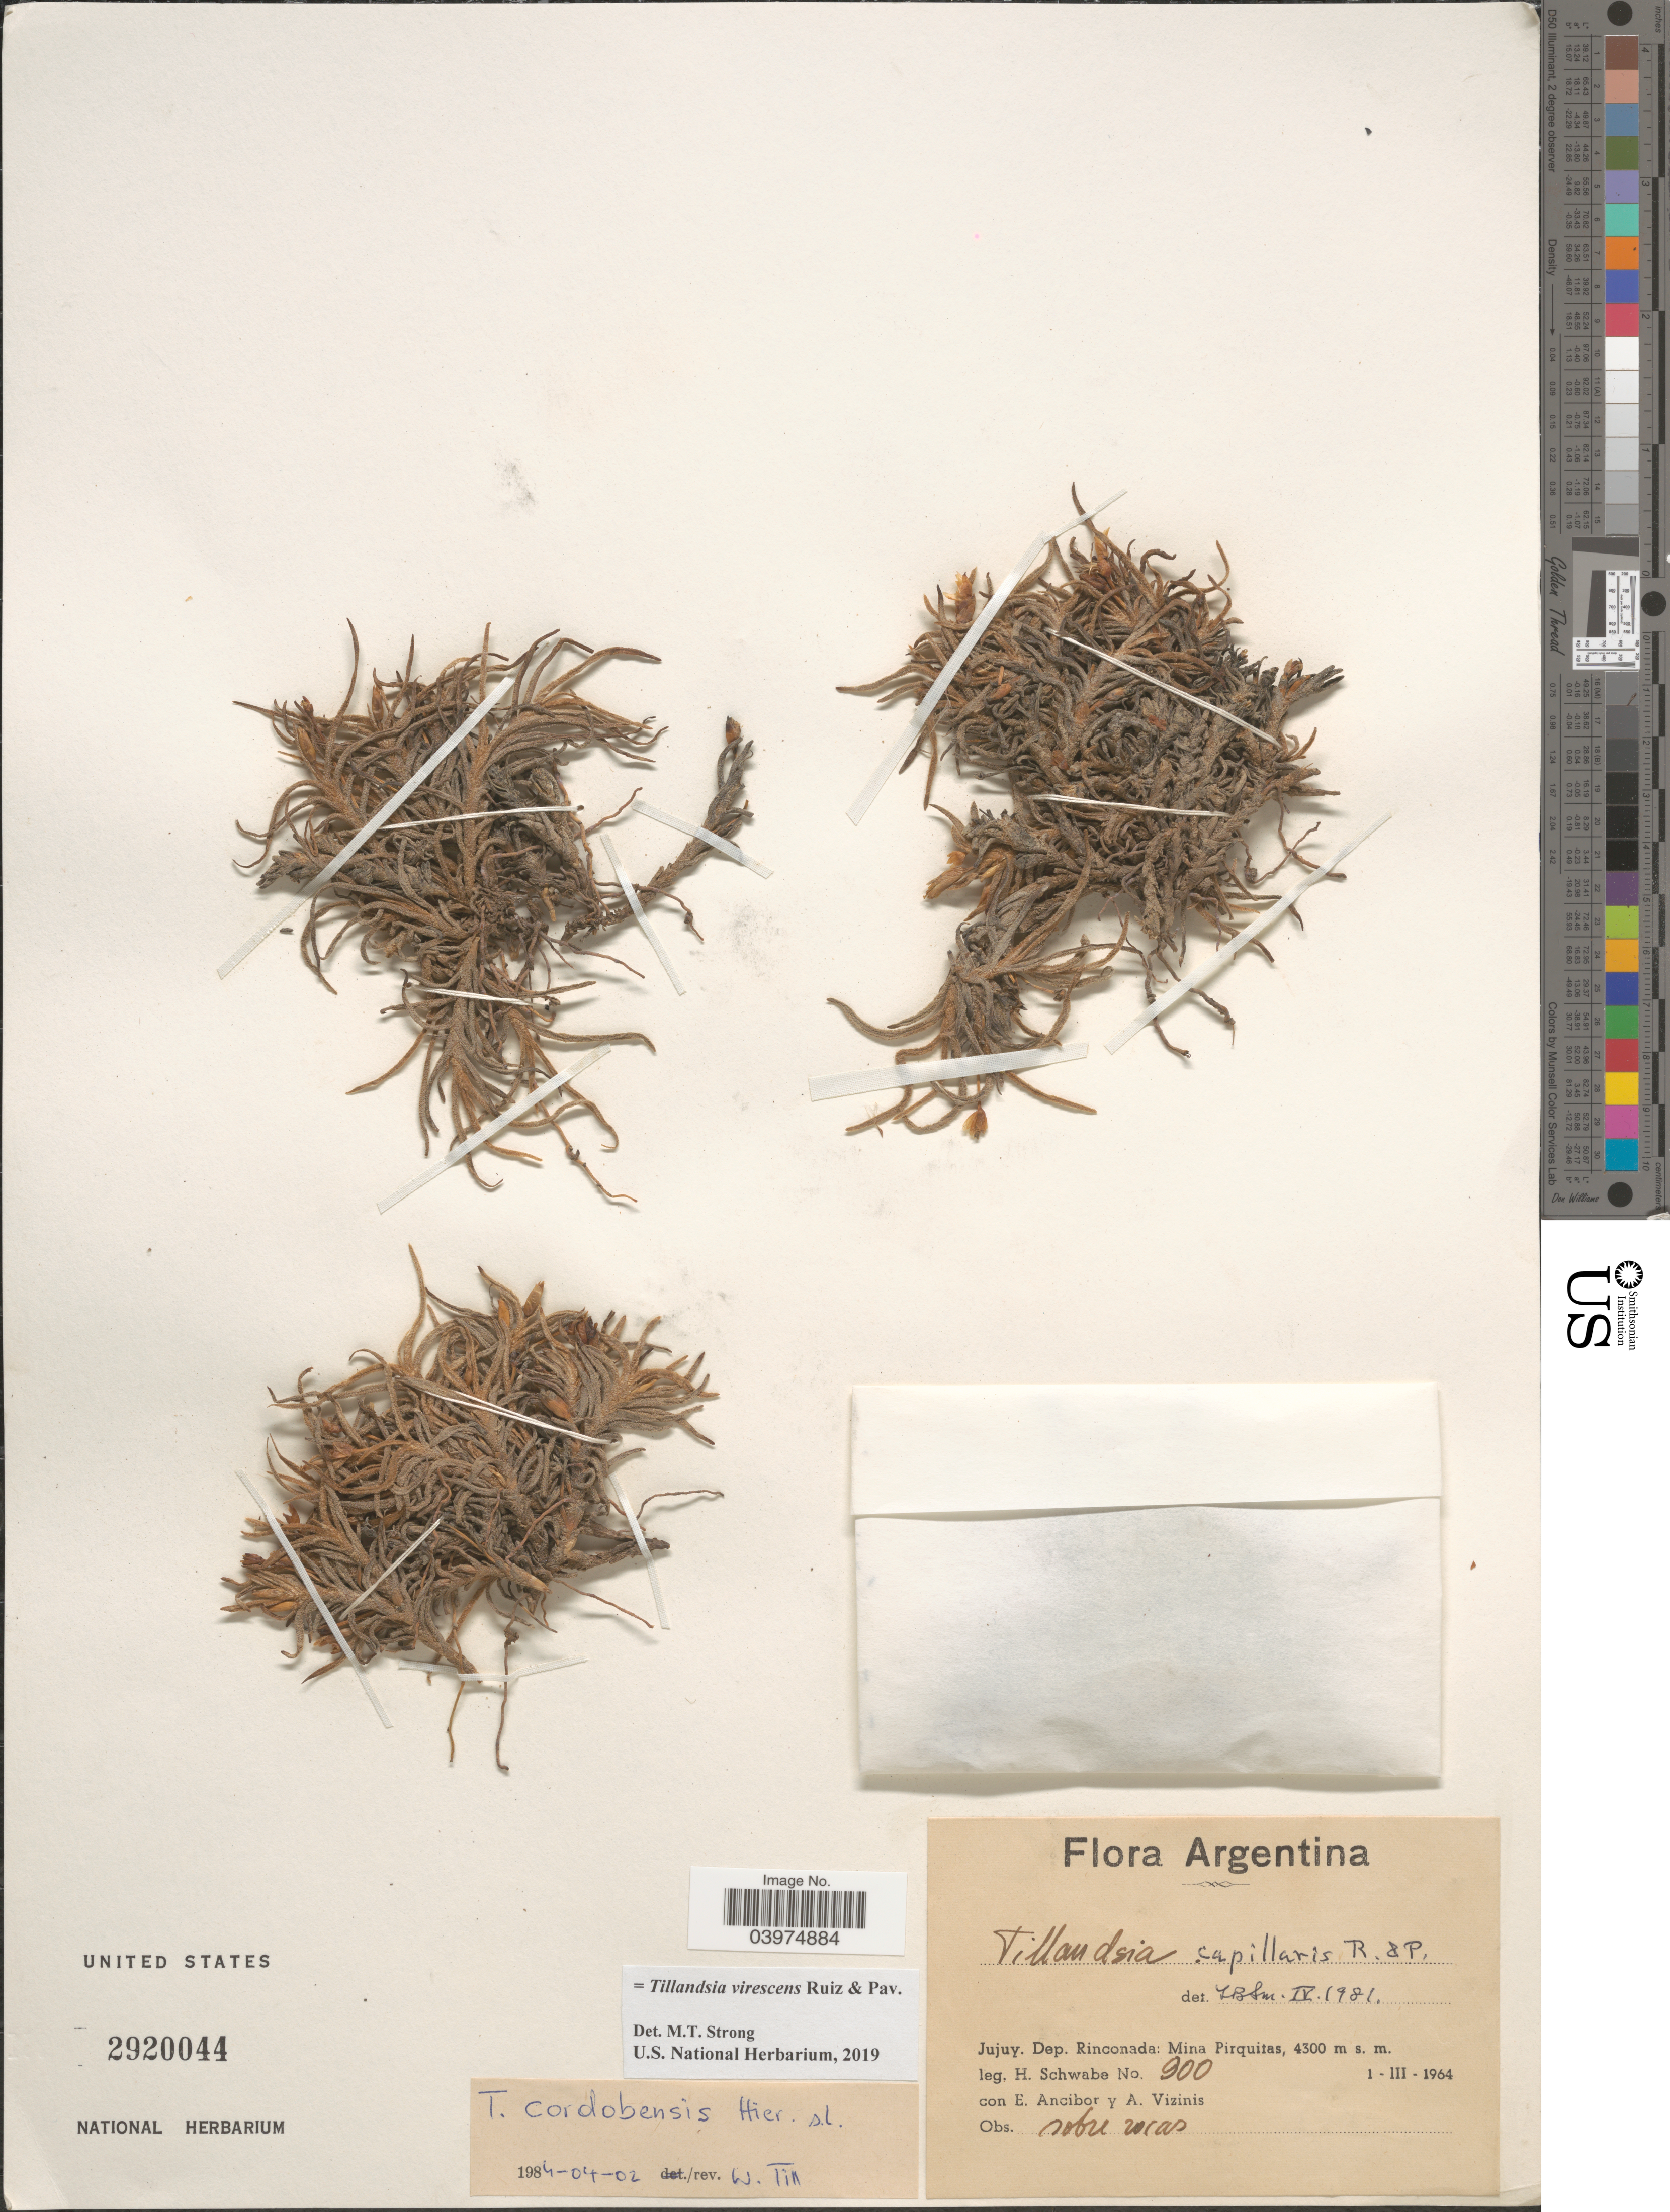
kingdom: Plantae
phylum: Tracheophyta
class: Liliopsida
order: Poales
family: Bromeliaceae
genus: Tillandsia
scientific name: Tillandsia virescens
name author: Ruiz & Pav.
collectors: H. Schwabe, E. Ancibor & A. Vizinis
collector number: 900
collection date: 1964-03-01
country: Argentina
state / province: Jujuy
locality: Dep. Rinconada: Mina Pirquitas.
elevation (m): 4300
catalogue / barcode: US 2920044